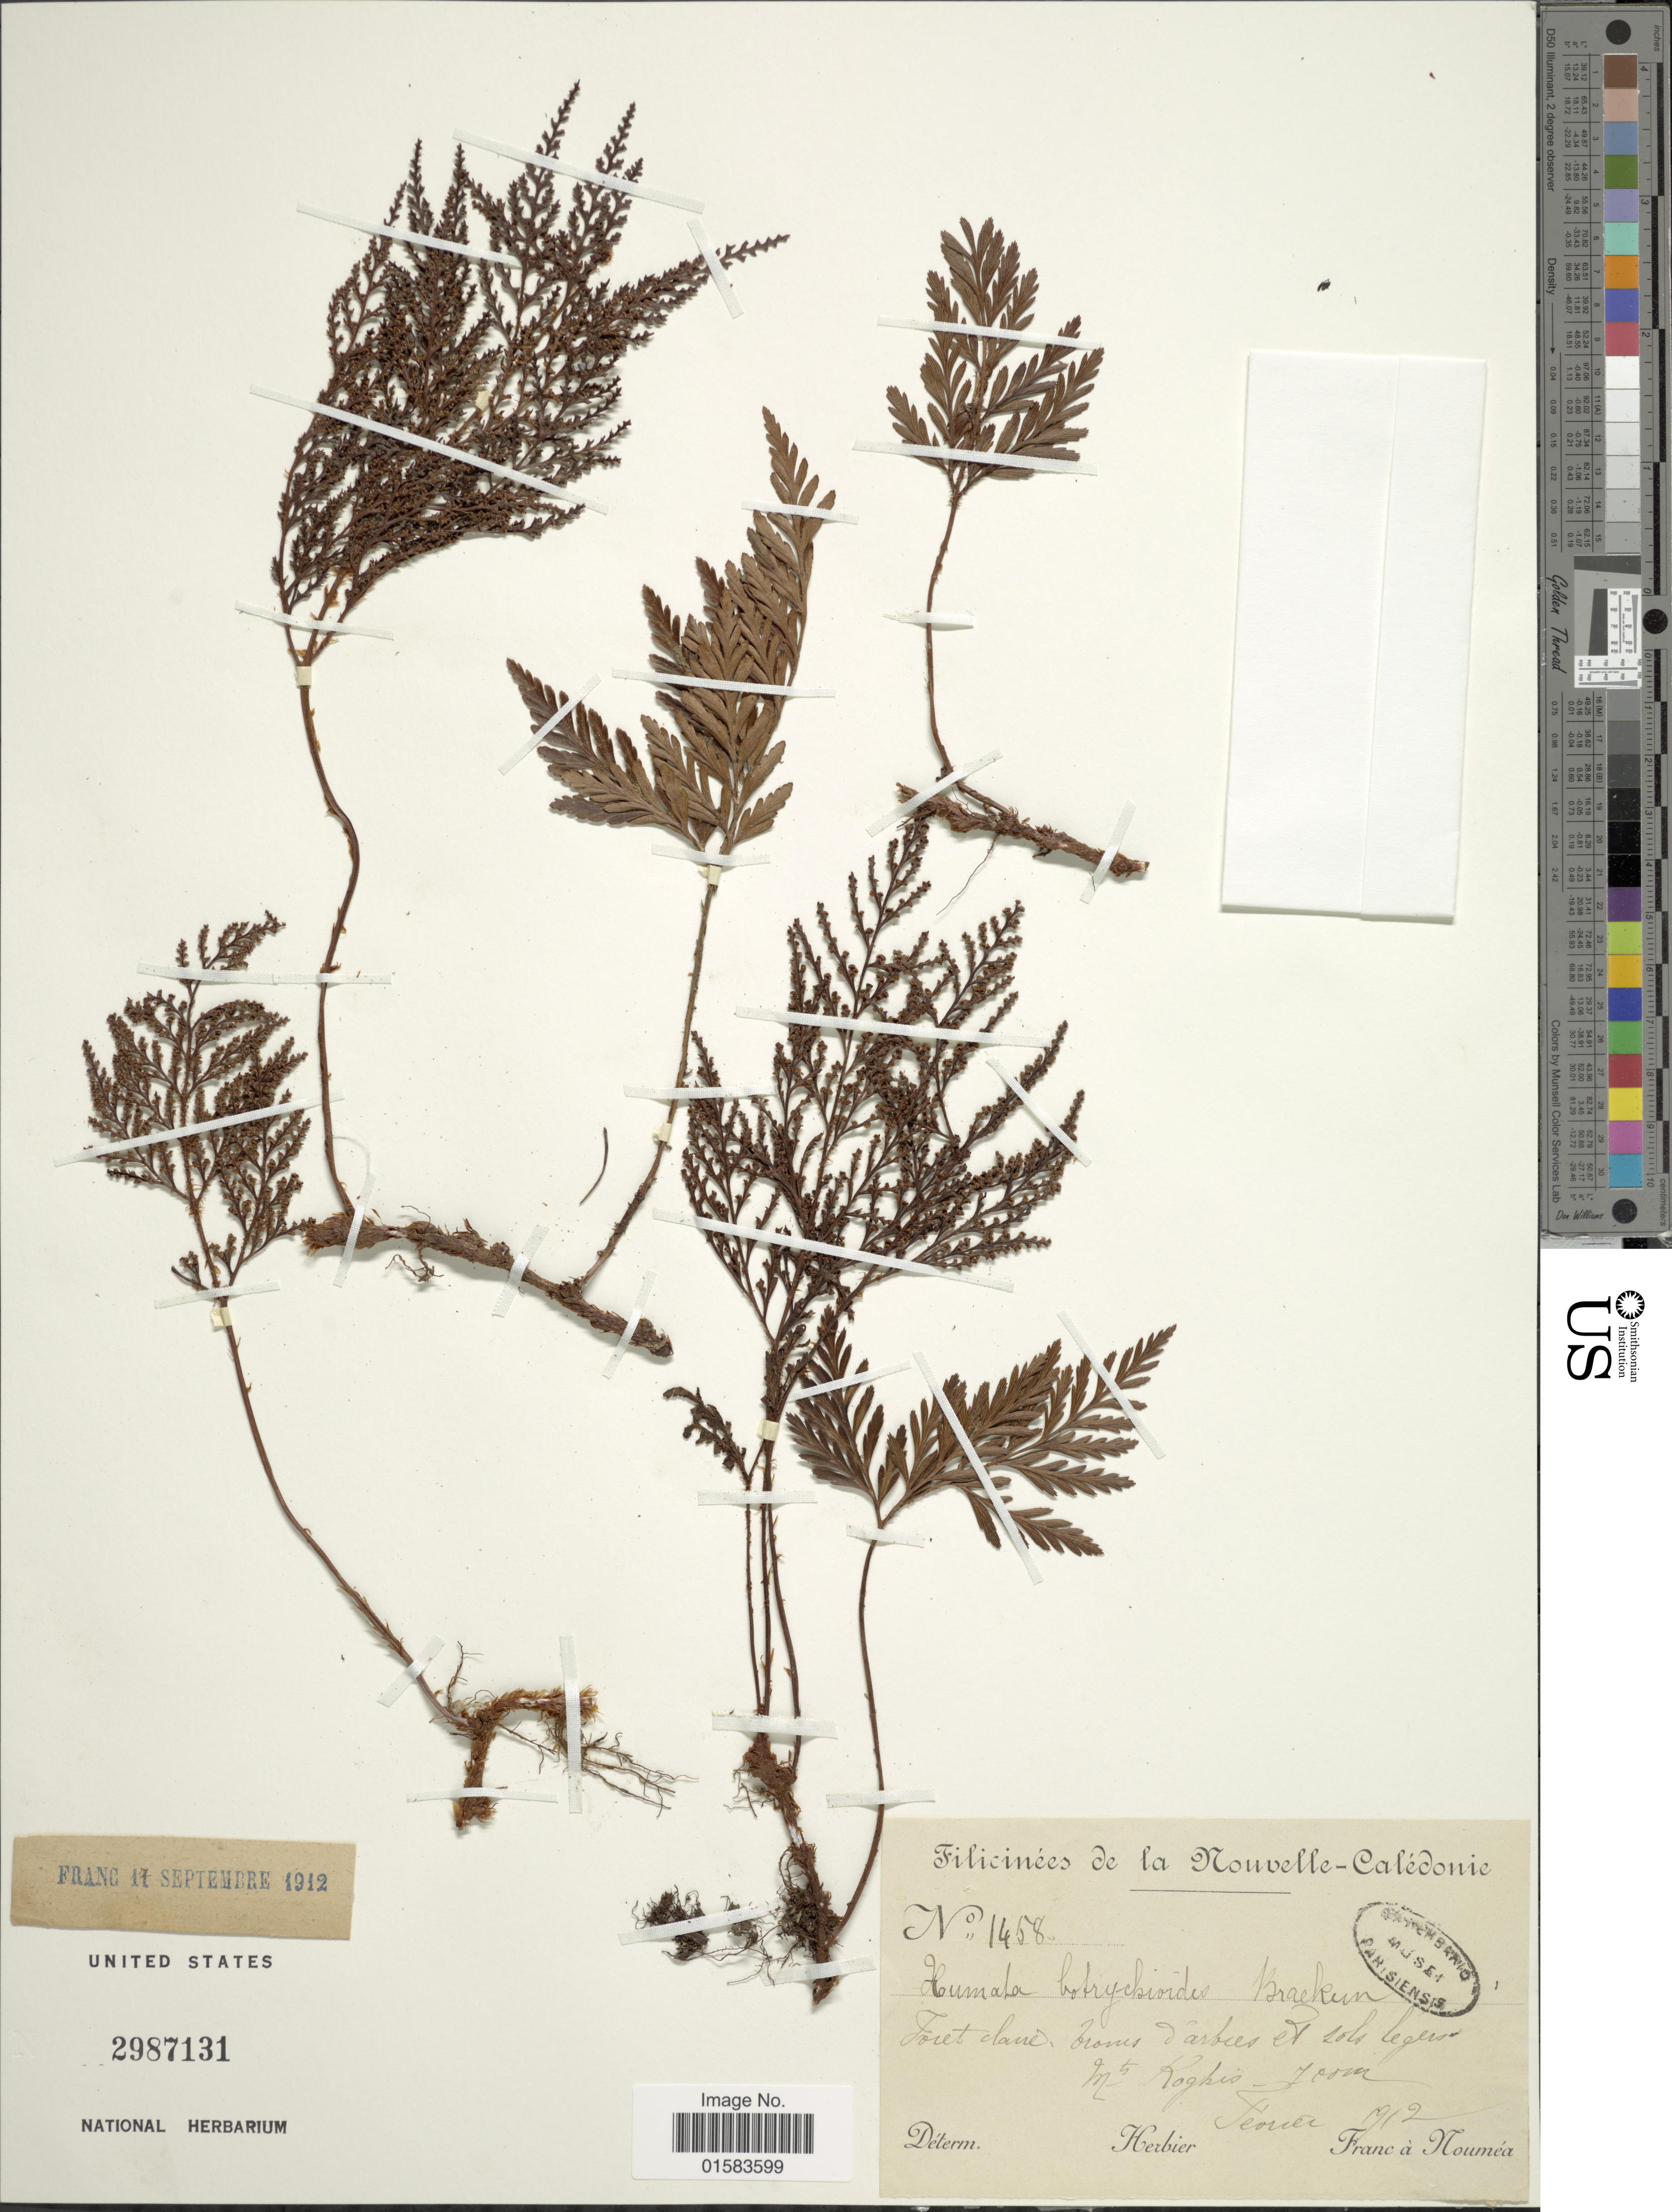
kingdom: Plantae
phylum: Tracheophyta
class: Polypodiopsida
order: Polypodiales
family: Davalliaceae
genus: Davallia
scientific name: Davallia repens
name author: (L. f.) Kuhn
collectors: Franc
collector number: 1458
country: New Caledonia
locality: Mt. Koghis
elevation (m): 700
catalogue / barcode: US 2987131